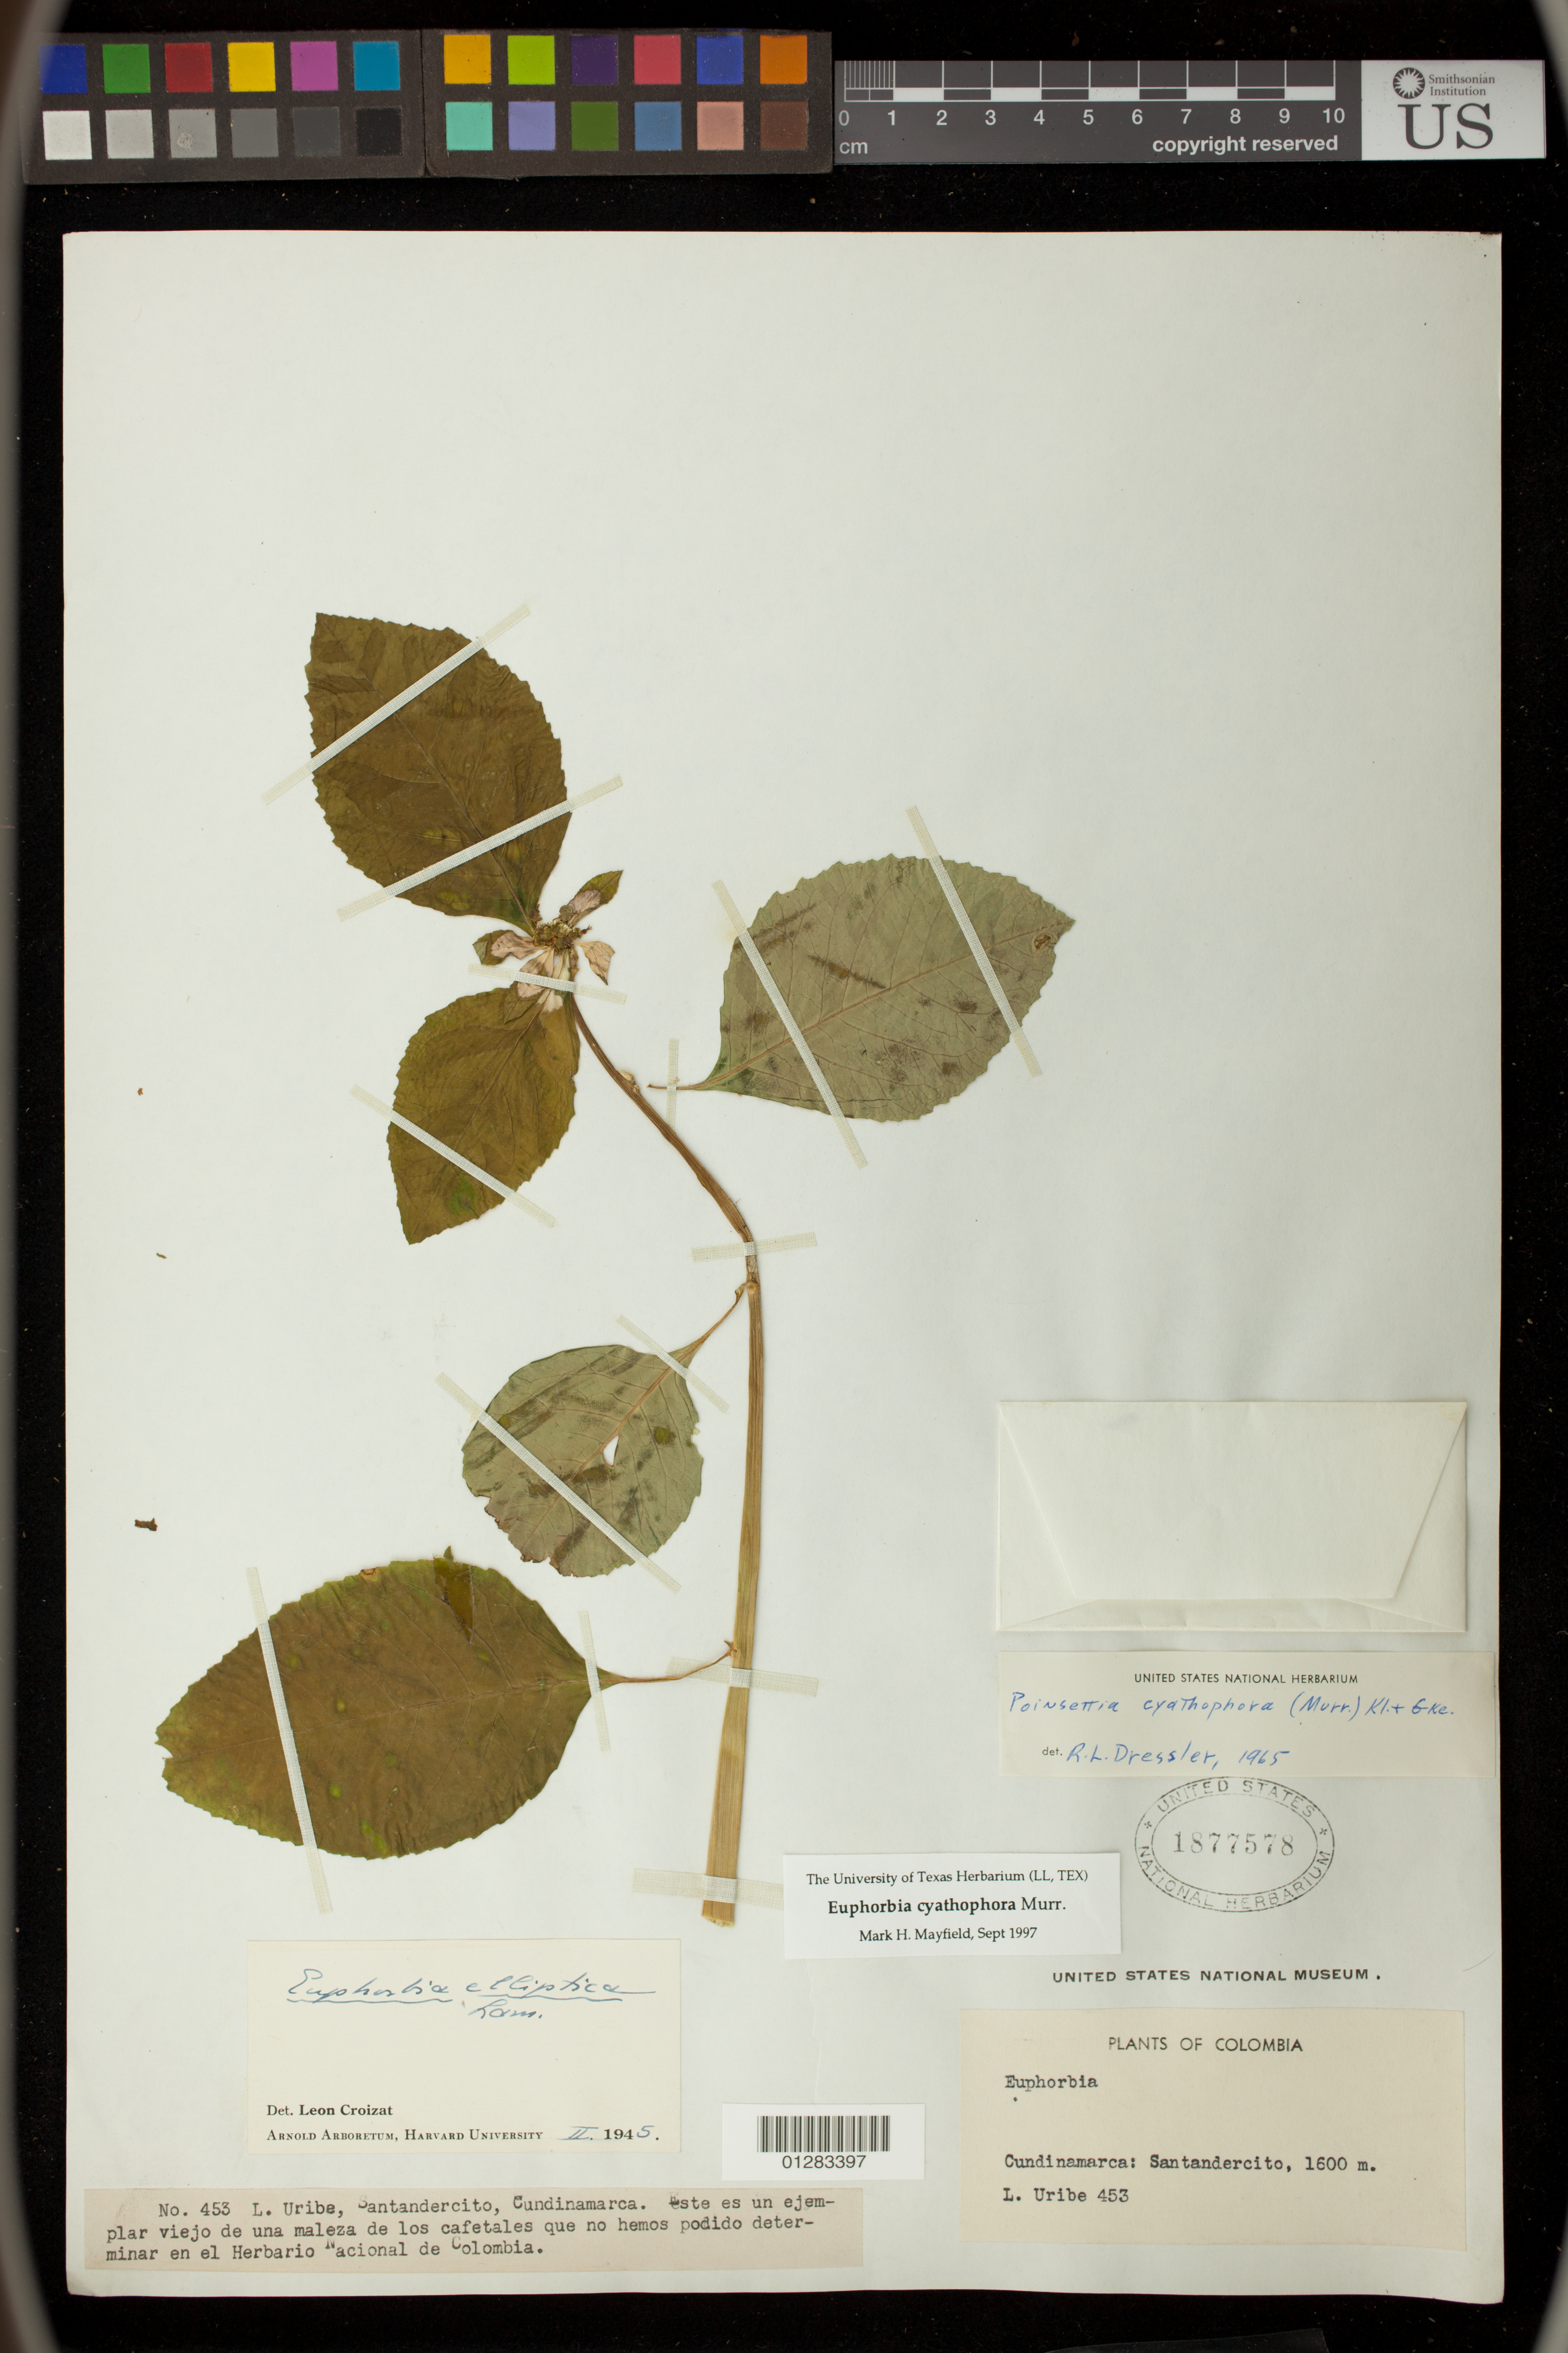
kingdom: Plantae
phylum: Tracheophyta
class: Magnoliopsida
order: Malpighiales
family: Euphorbiaceae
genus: Euphorbia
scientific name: Euphorbia heterophylla var. cyathophora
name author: (Murr.) Griseb.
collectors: L. Uribe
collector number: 453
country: Colombia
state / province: Cundinamarca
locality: Santandercito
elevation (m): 1600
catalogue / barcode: US 1877578